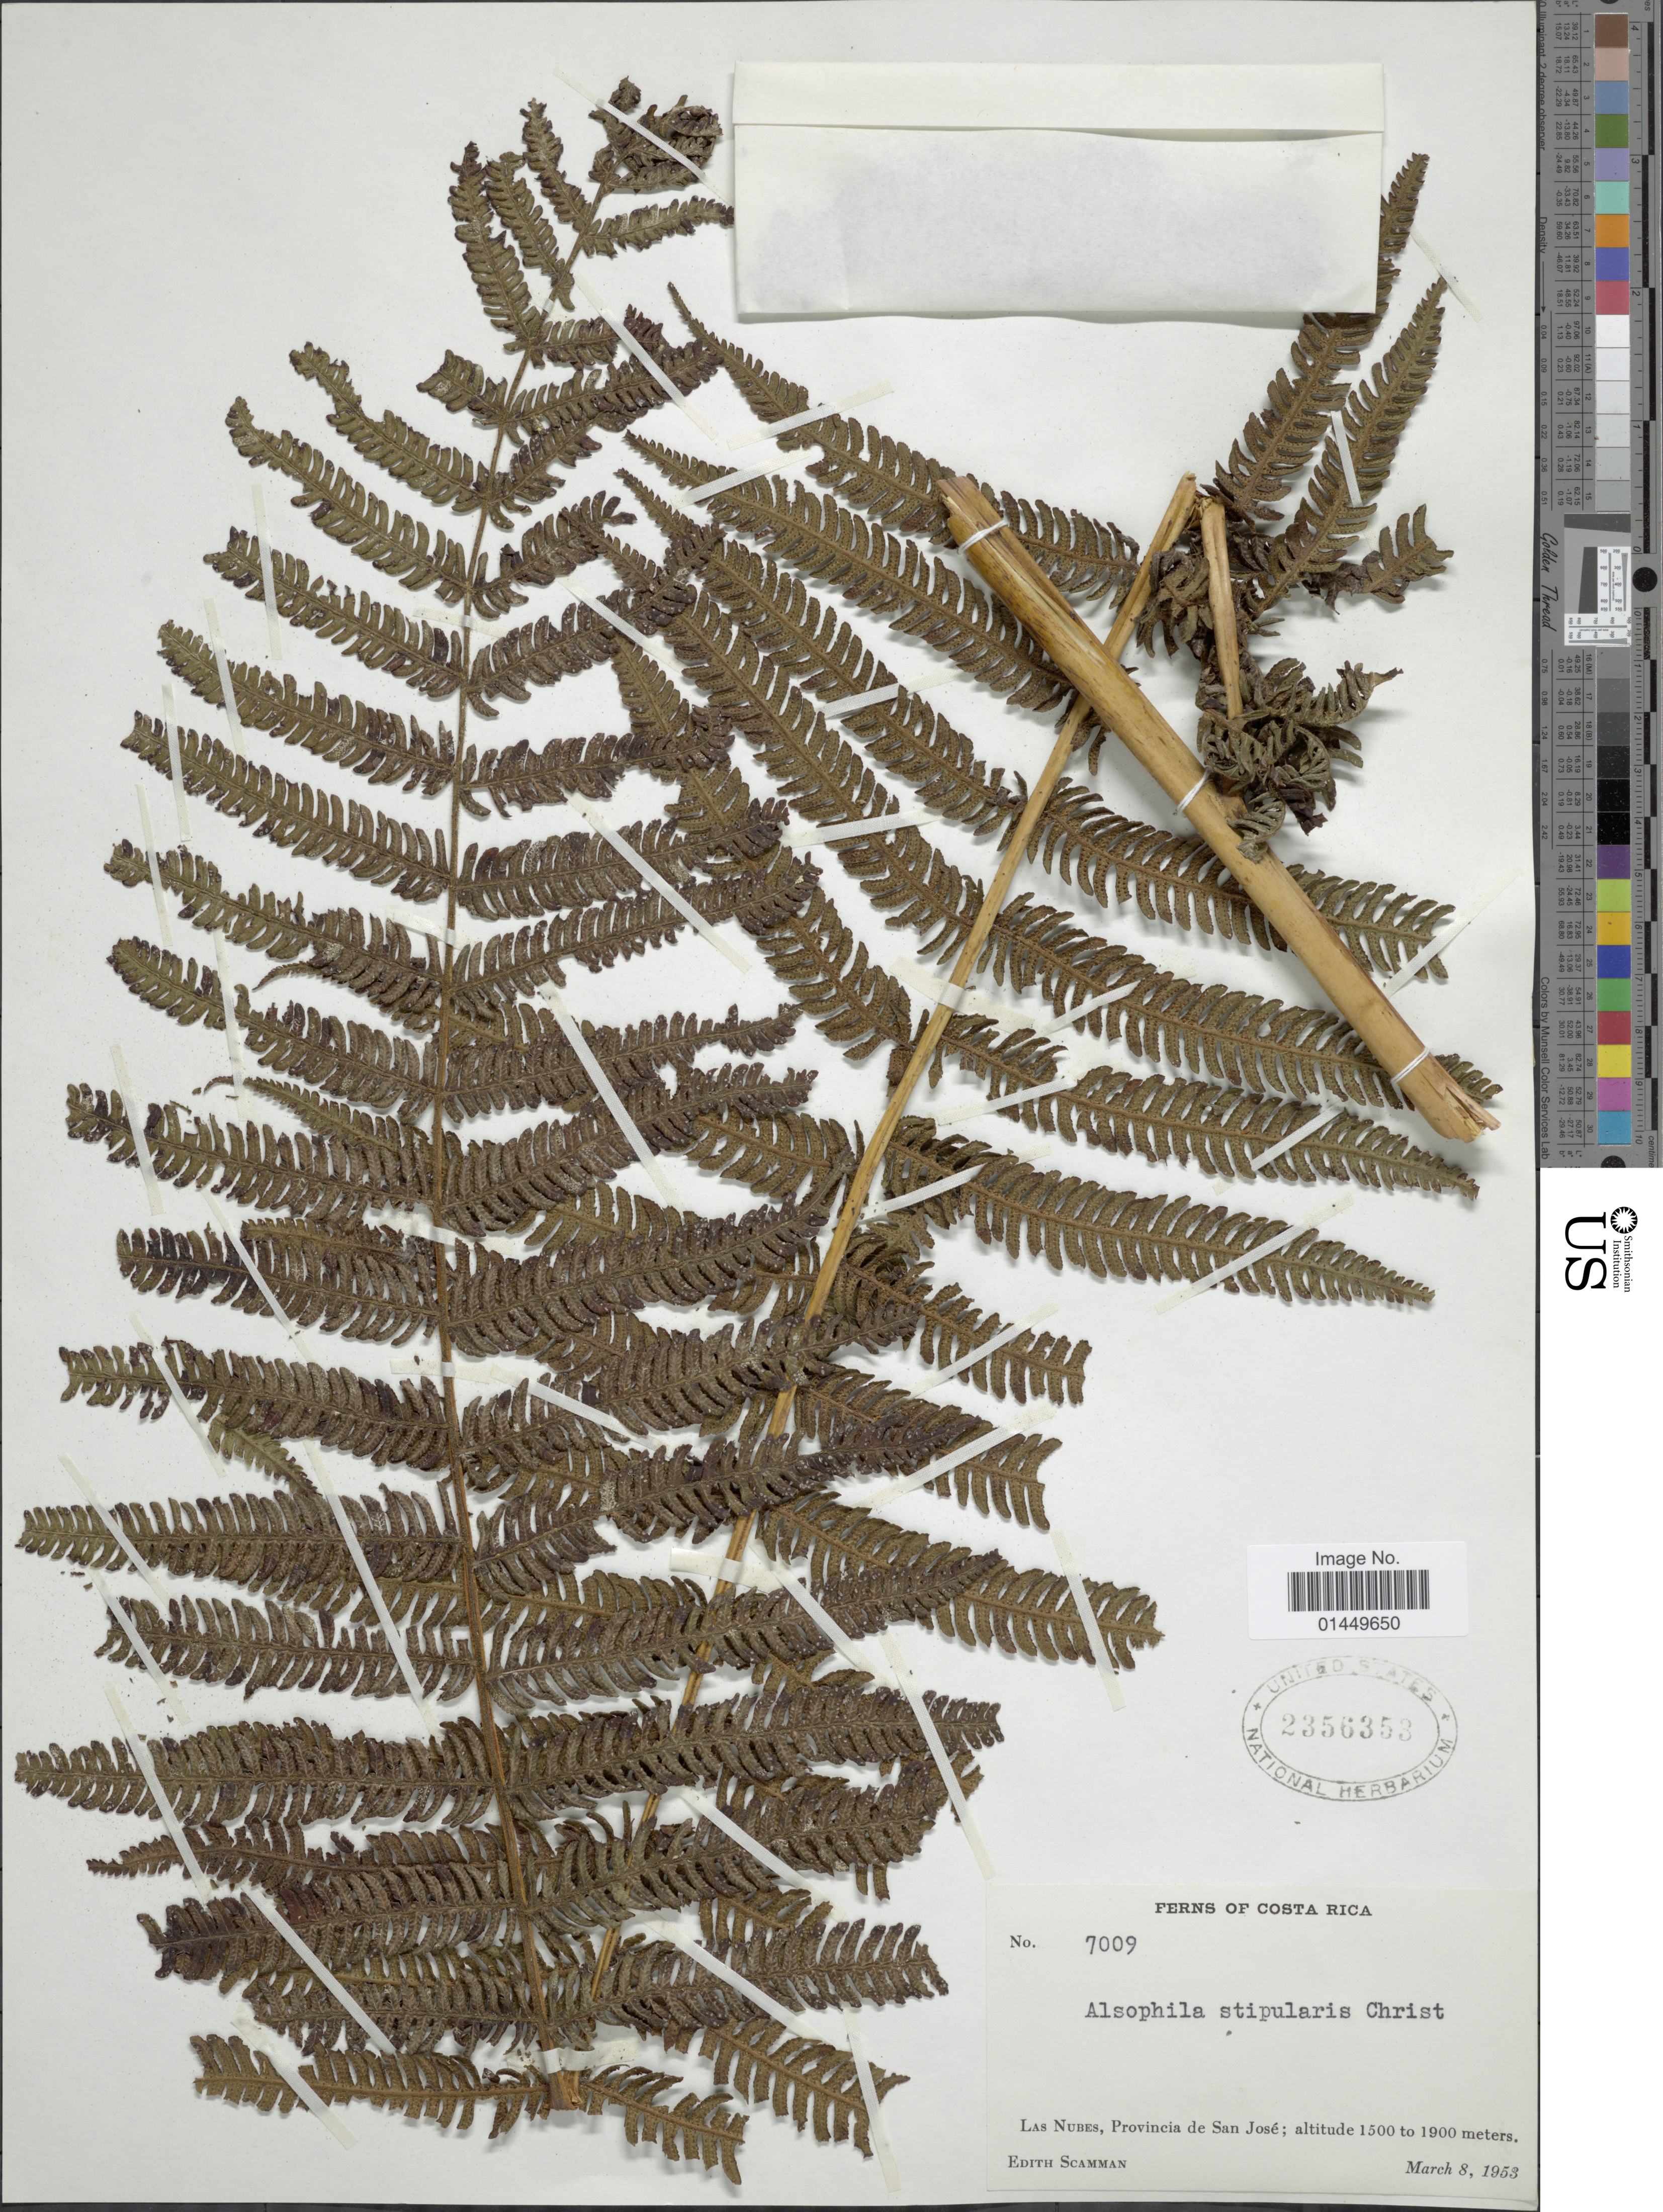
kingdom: Plantae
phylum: Tracheophyta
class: Polypodiopsida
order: Cyatheales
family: Cyatheaceae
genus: Cyathea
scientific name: Cyathea stipularis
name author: (Christ) Domin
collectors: E. Scamman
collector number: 7009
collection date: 1953-03-08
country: Costa Rica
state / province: San José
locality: Las Nubes, Provincia de San Jose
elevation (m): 1500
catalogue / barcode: US 2356353